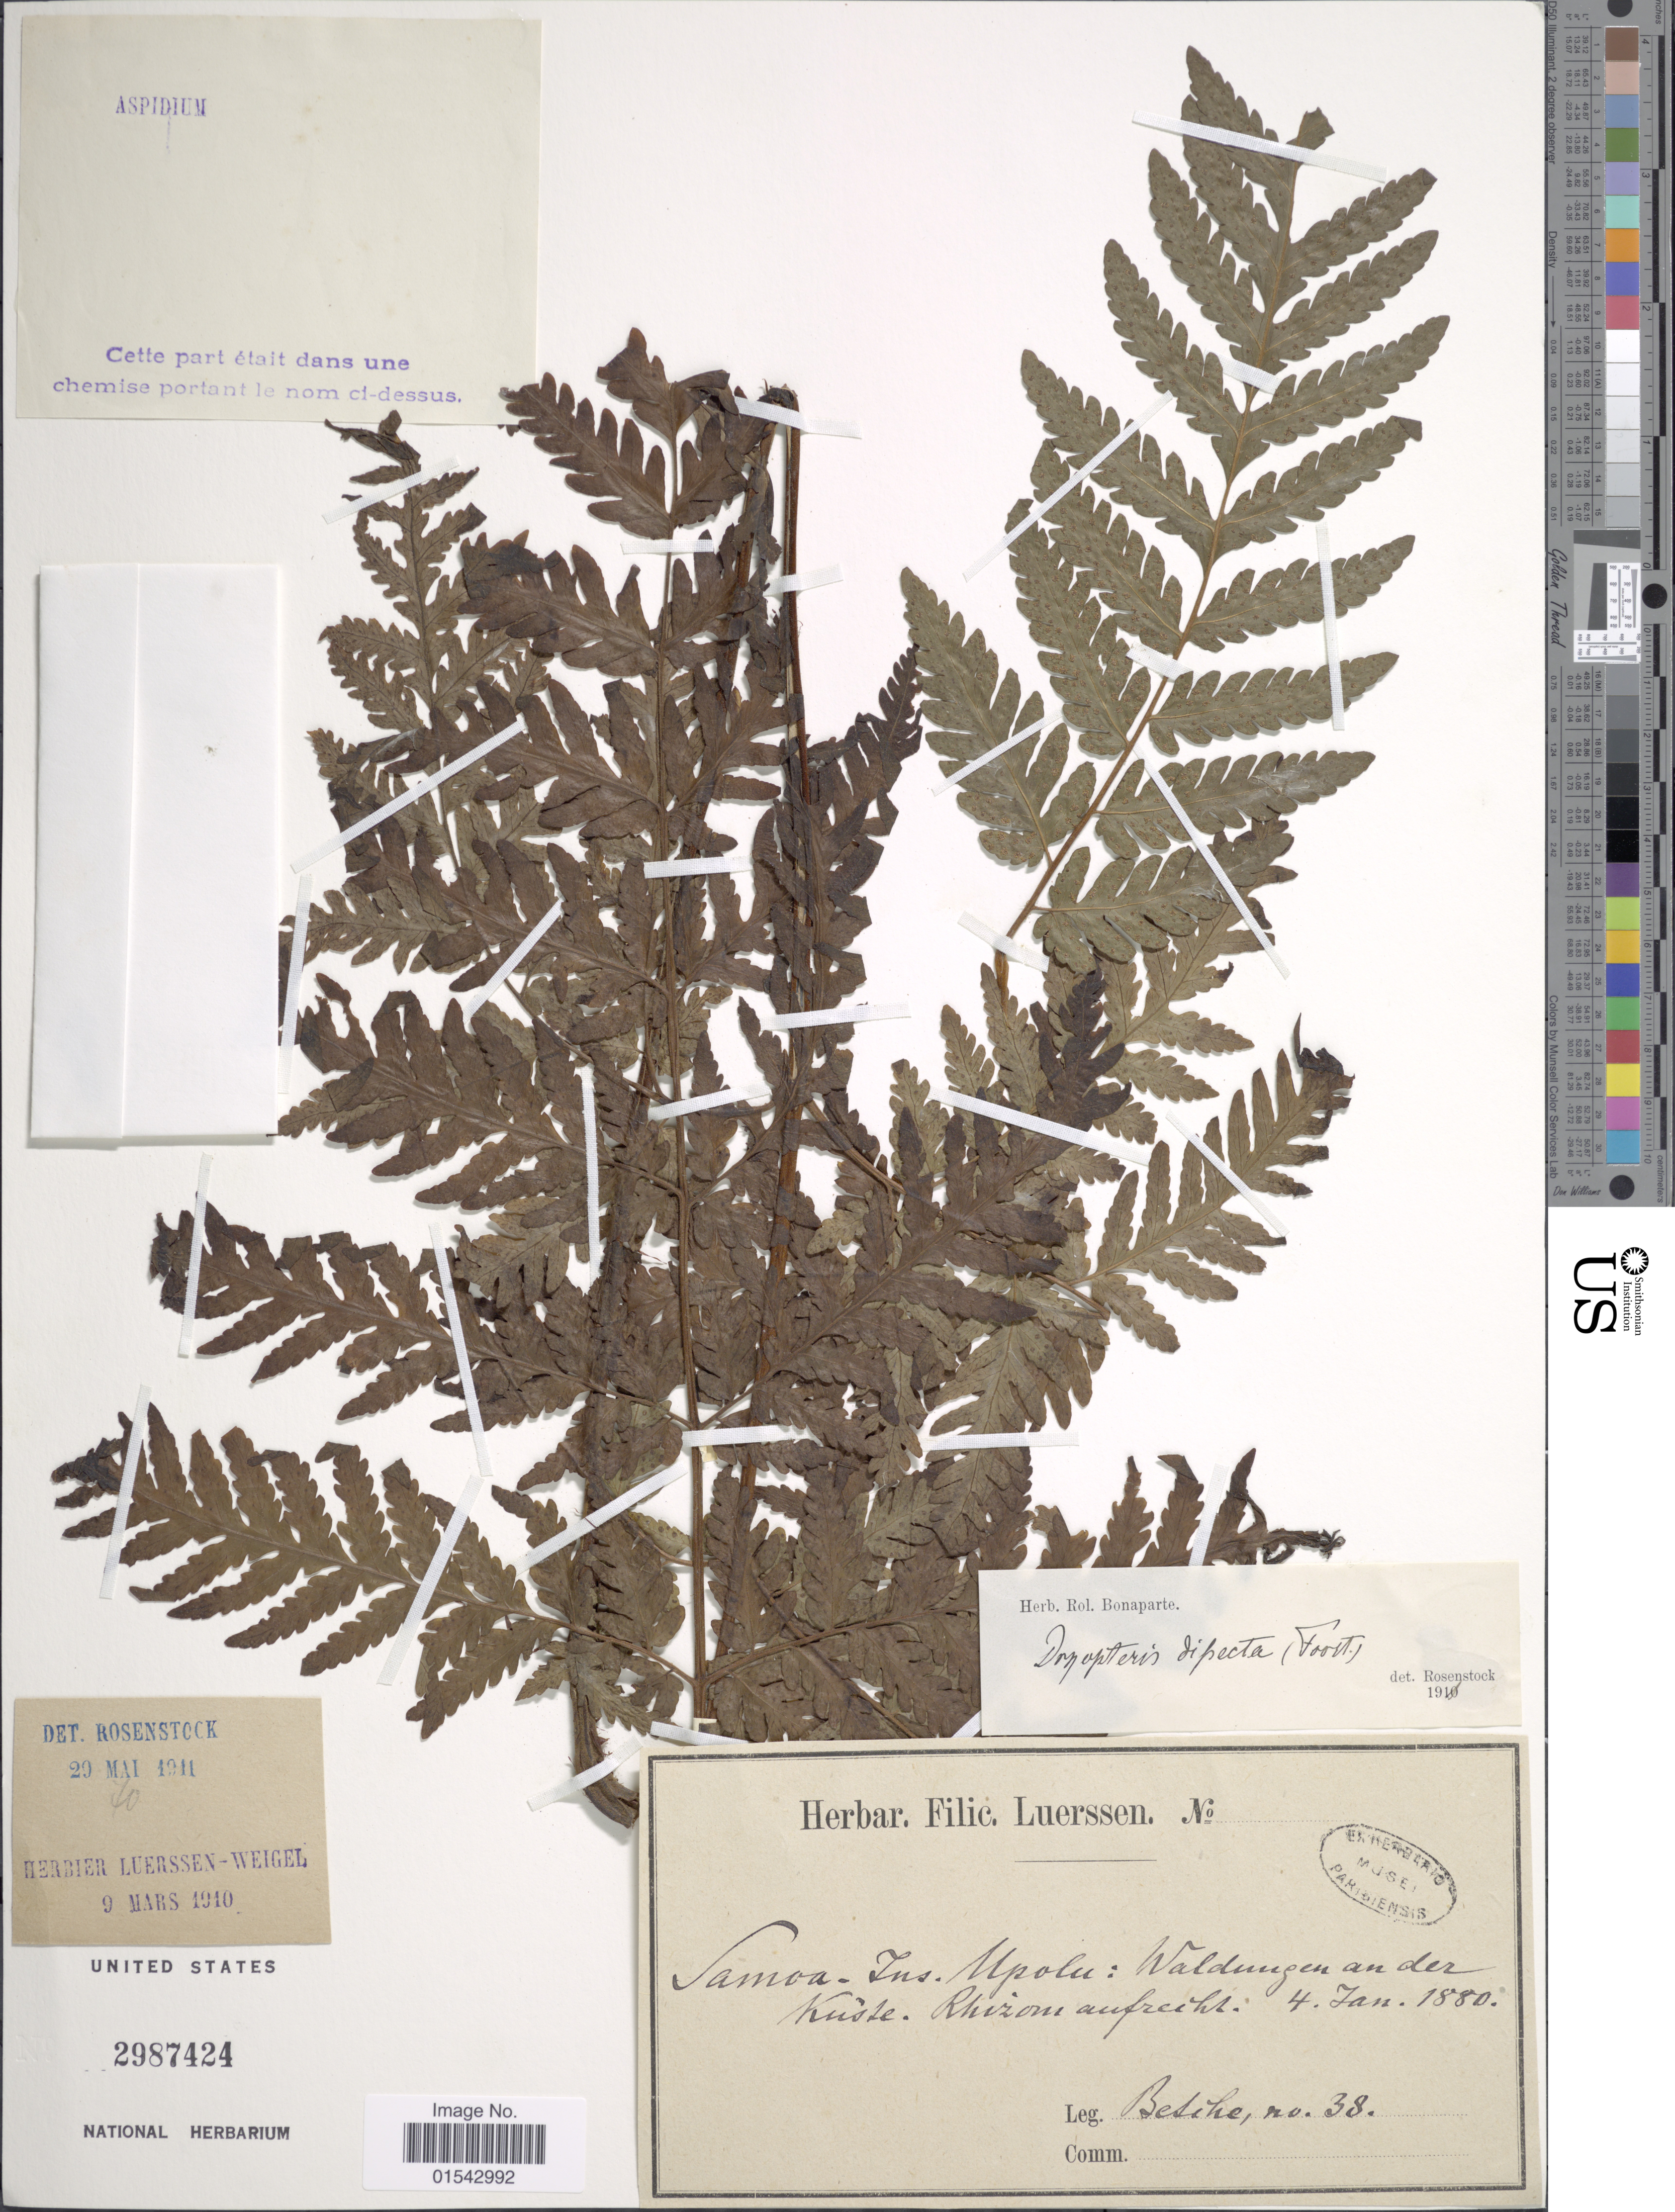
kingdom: Plantae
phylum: Tracheophyta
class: Polypodiopsida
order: Polypodiales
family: Thelypteridaceae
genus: Cyclosorus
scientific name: Cyclosorus sp.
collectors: Besche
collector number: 38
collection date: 1880-01-04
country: Samoa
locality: Samoa-Ins. Upolu: Waldungen an der Kuste, Rhizom aufrecht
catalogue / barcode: US 2987424